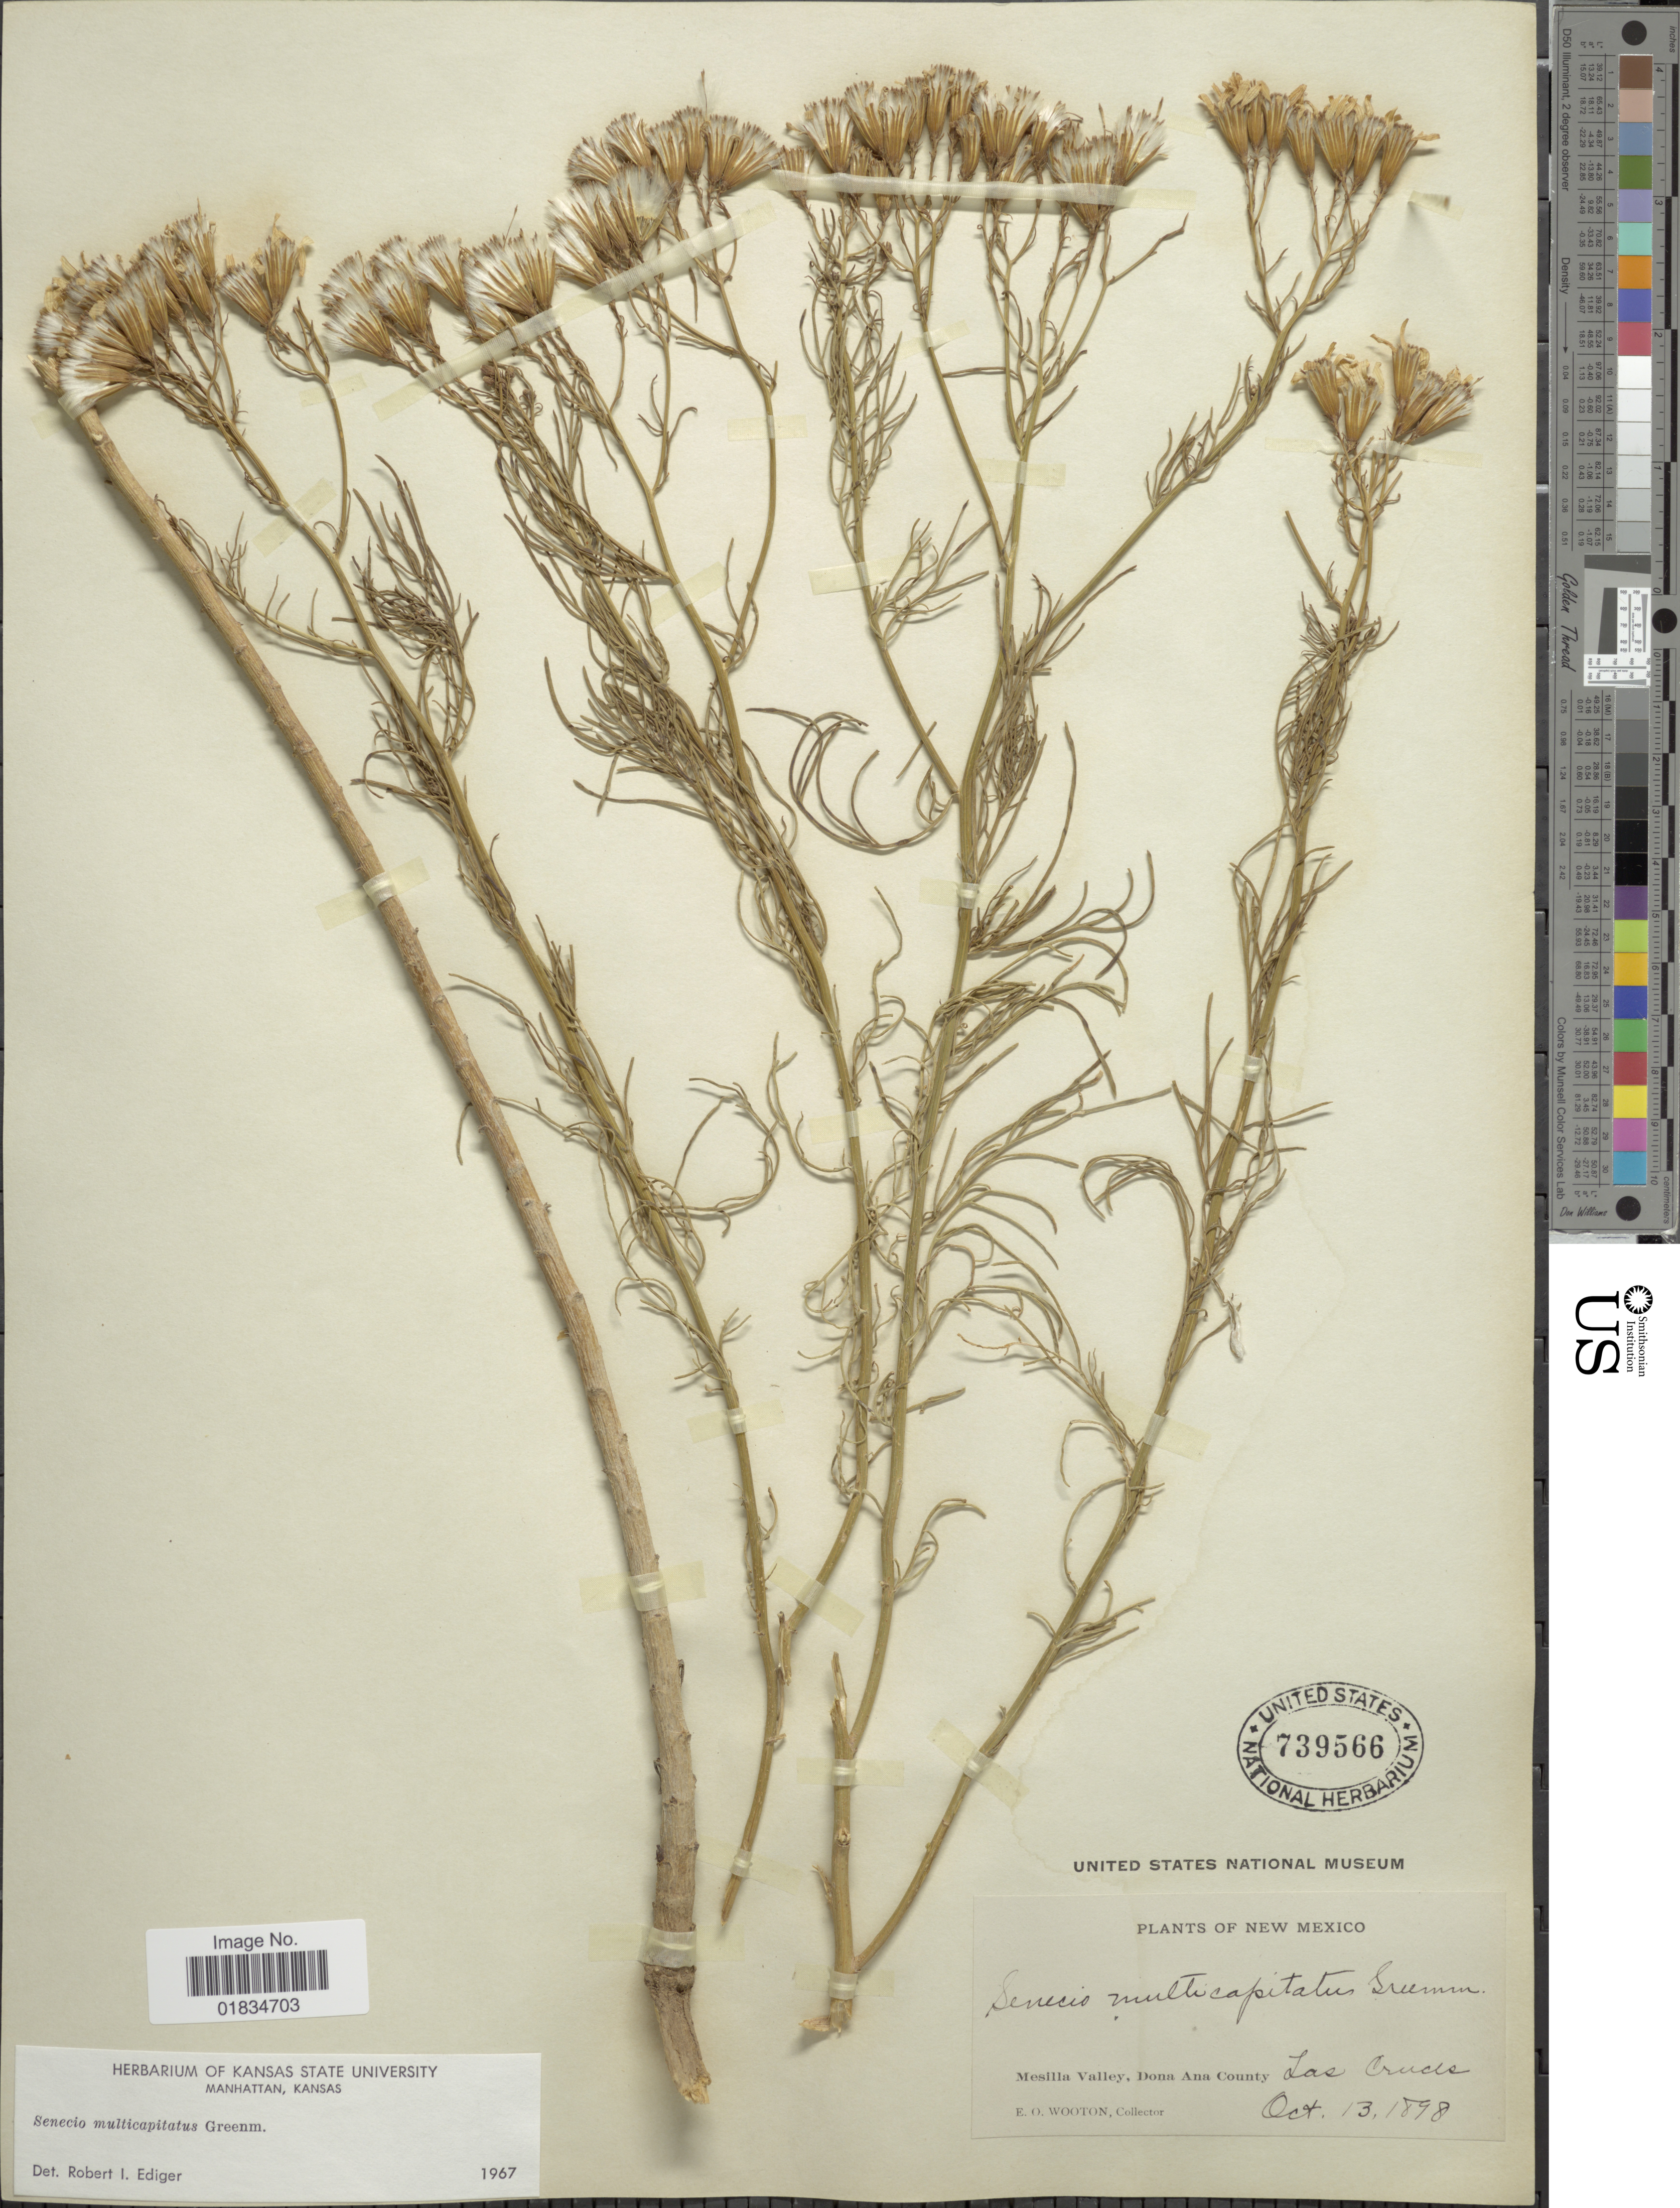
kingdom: Plantae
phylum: Tracheophyta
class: Magnoliopsida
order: Asterales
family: Asteraceae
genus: Senecio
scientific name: Senecio multicapitatus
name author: Greenm.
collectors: E. O. Wooton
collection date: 1898-10-13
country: United States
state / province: New Mexico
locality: Mesilla Valley, Dona Ana County, Las Cruces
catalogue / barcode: US 739566